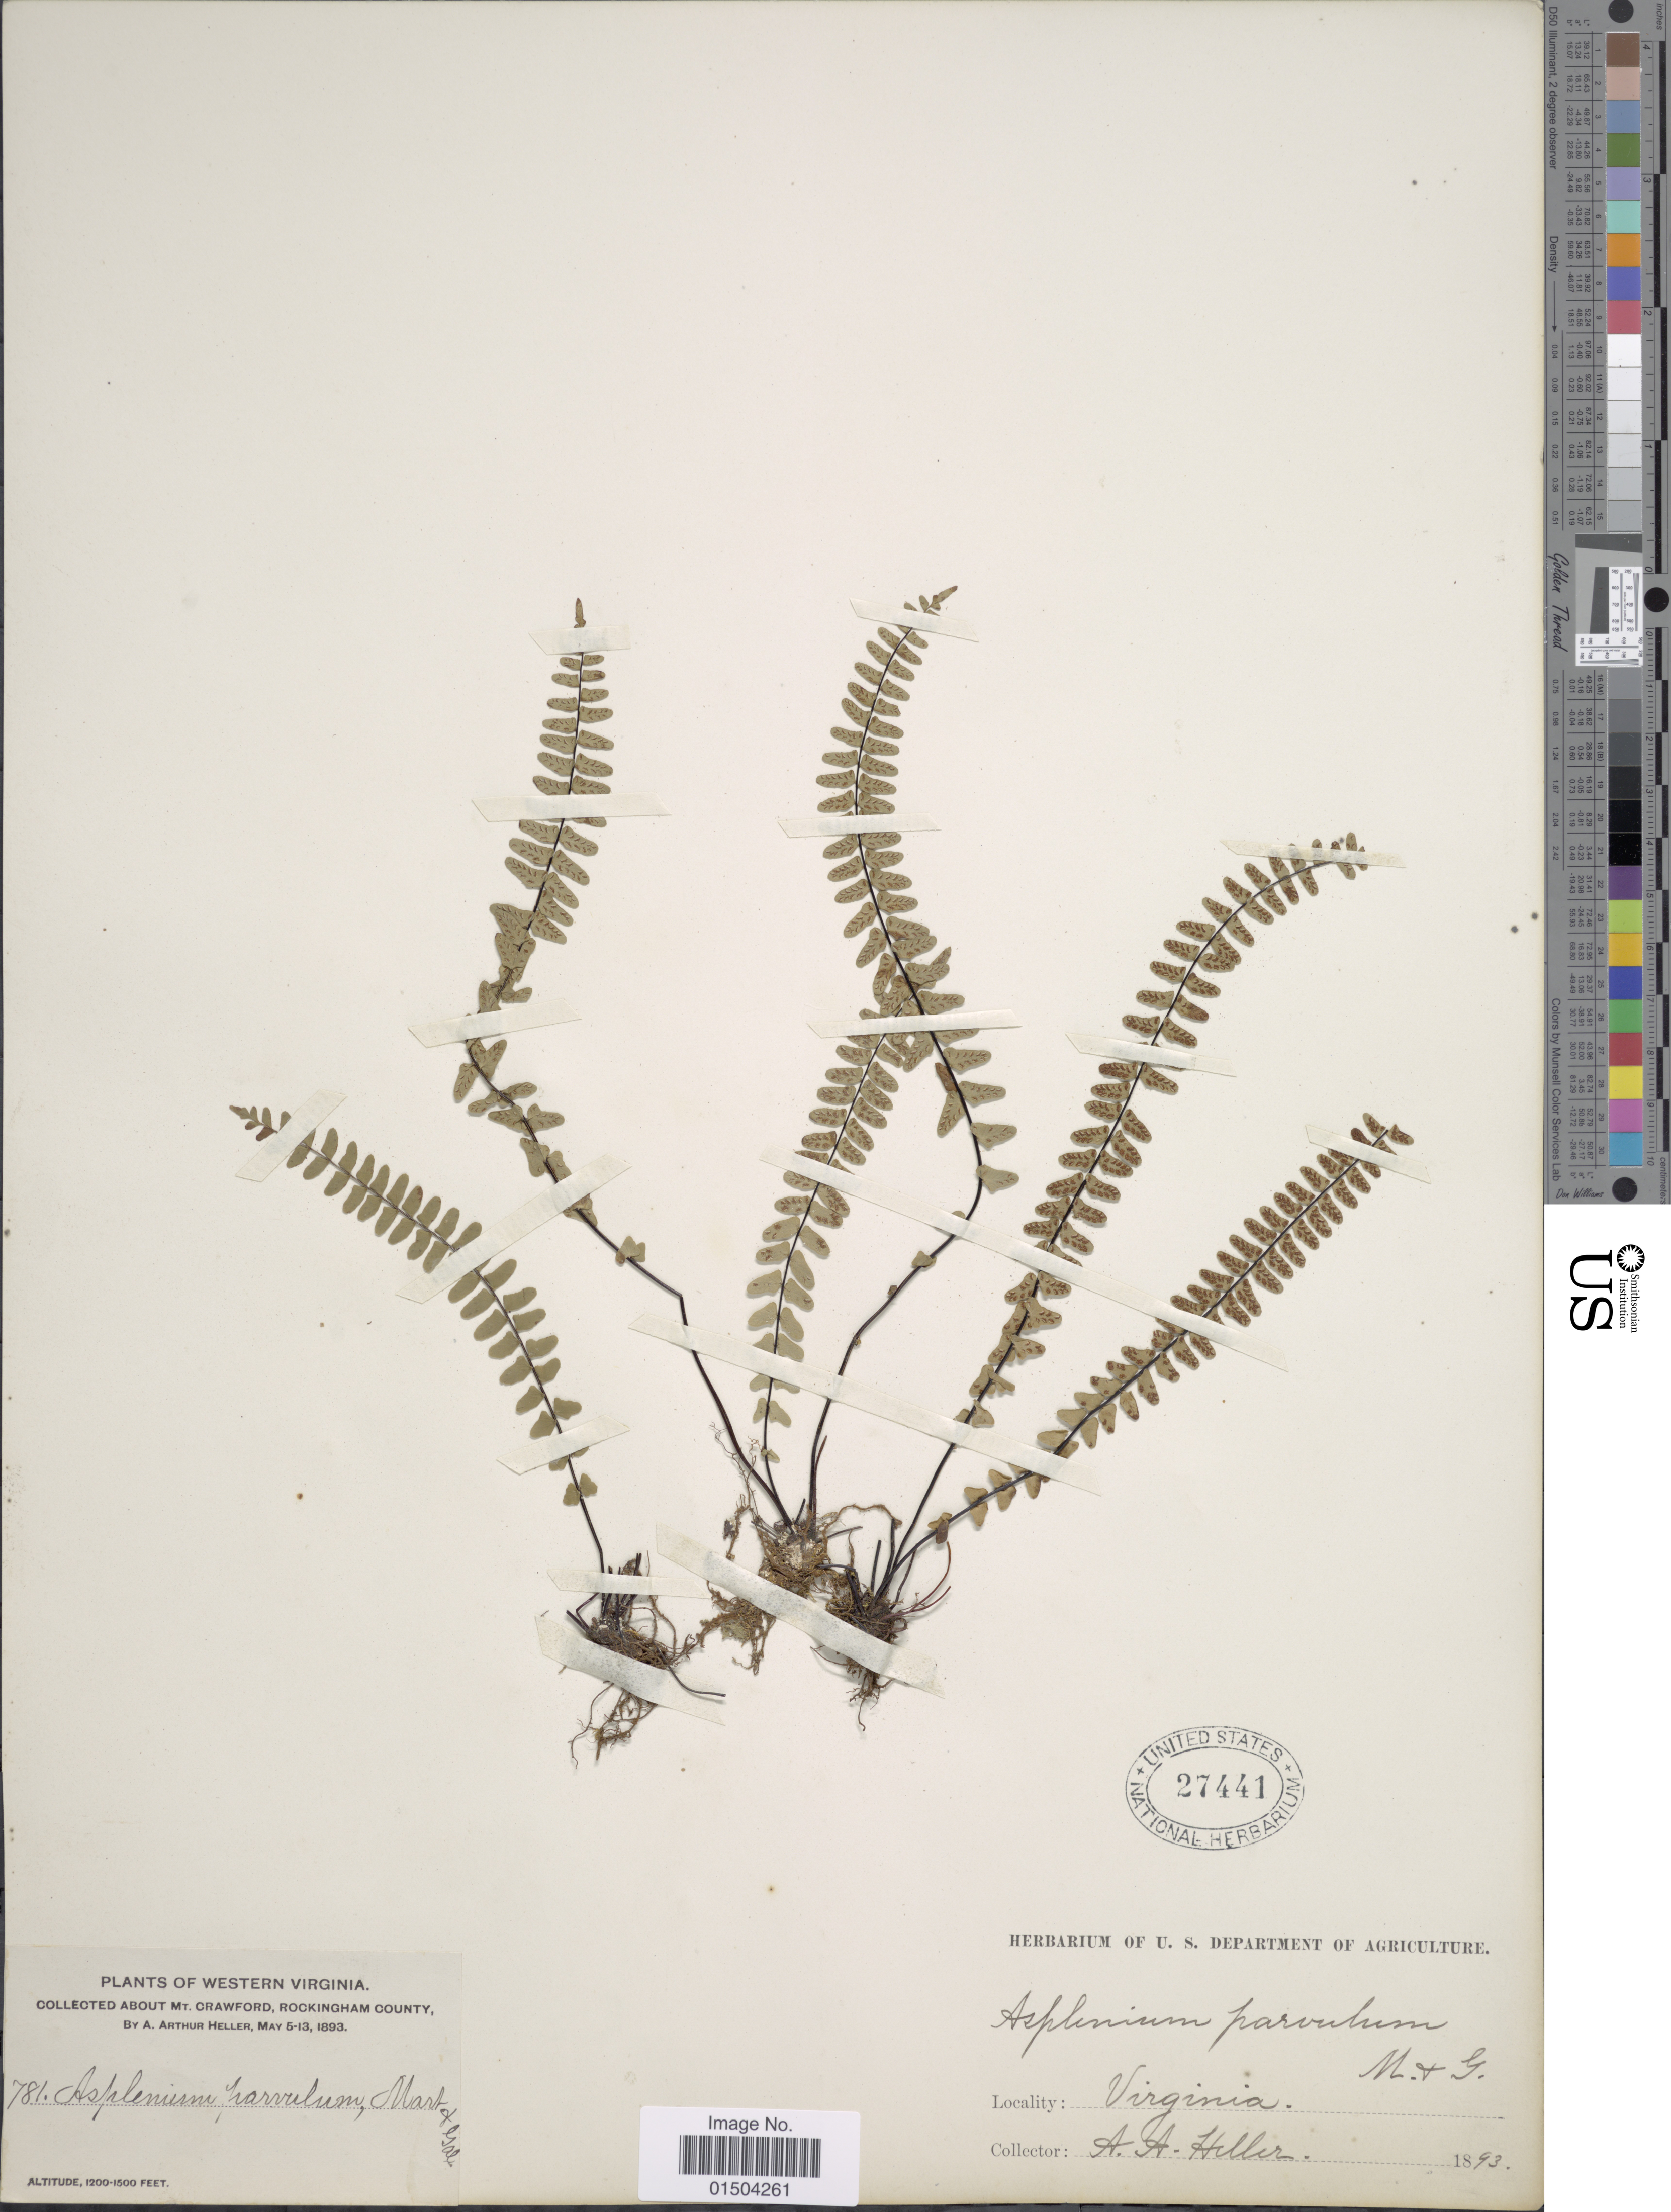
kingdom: Plantae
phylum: Tracheophyta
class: Polypodiopsida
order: Polypodiales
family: Aspleniaceae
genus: Asplenium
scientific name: Asplenium resiliens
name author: Kunze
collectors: A. A. Heller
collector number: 781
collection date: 1893-05-05/1893-05-13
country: United States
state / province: Virginia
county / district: Rockingham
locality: Western Virginia. Collected about Mt. Crawford, Rockingham County.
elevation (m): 366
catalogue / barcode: US 27441